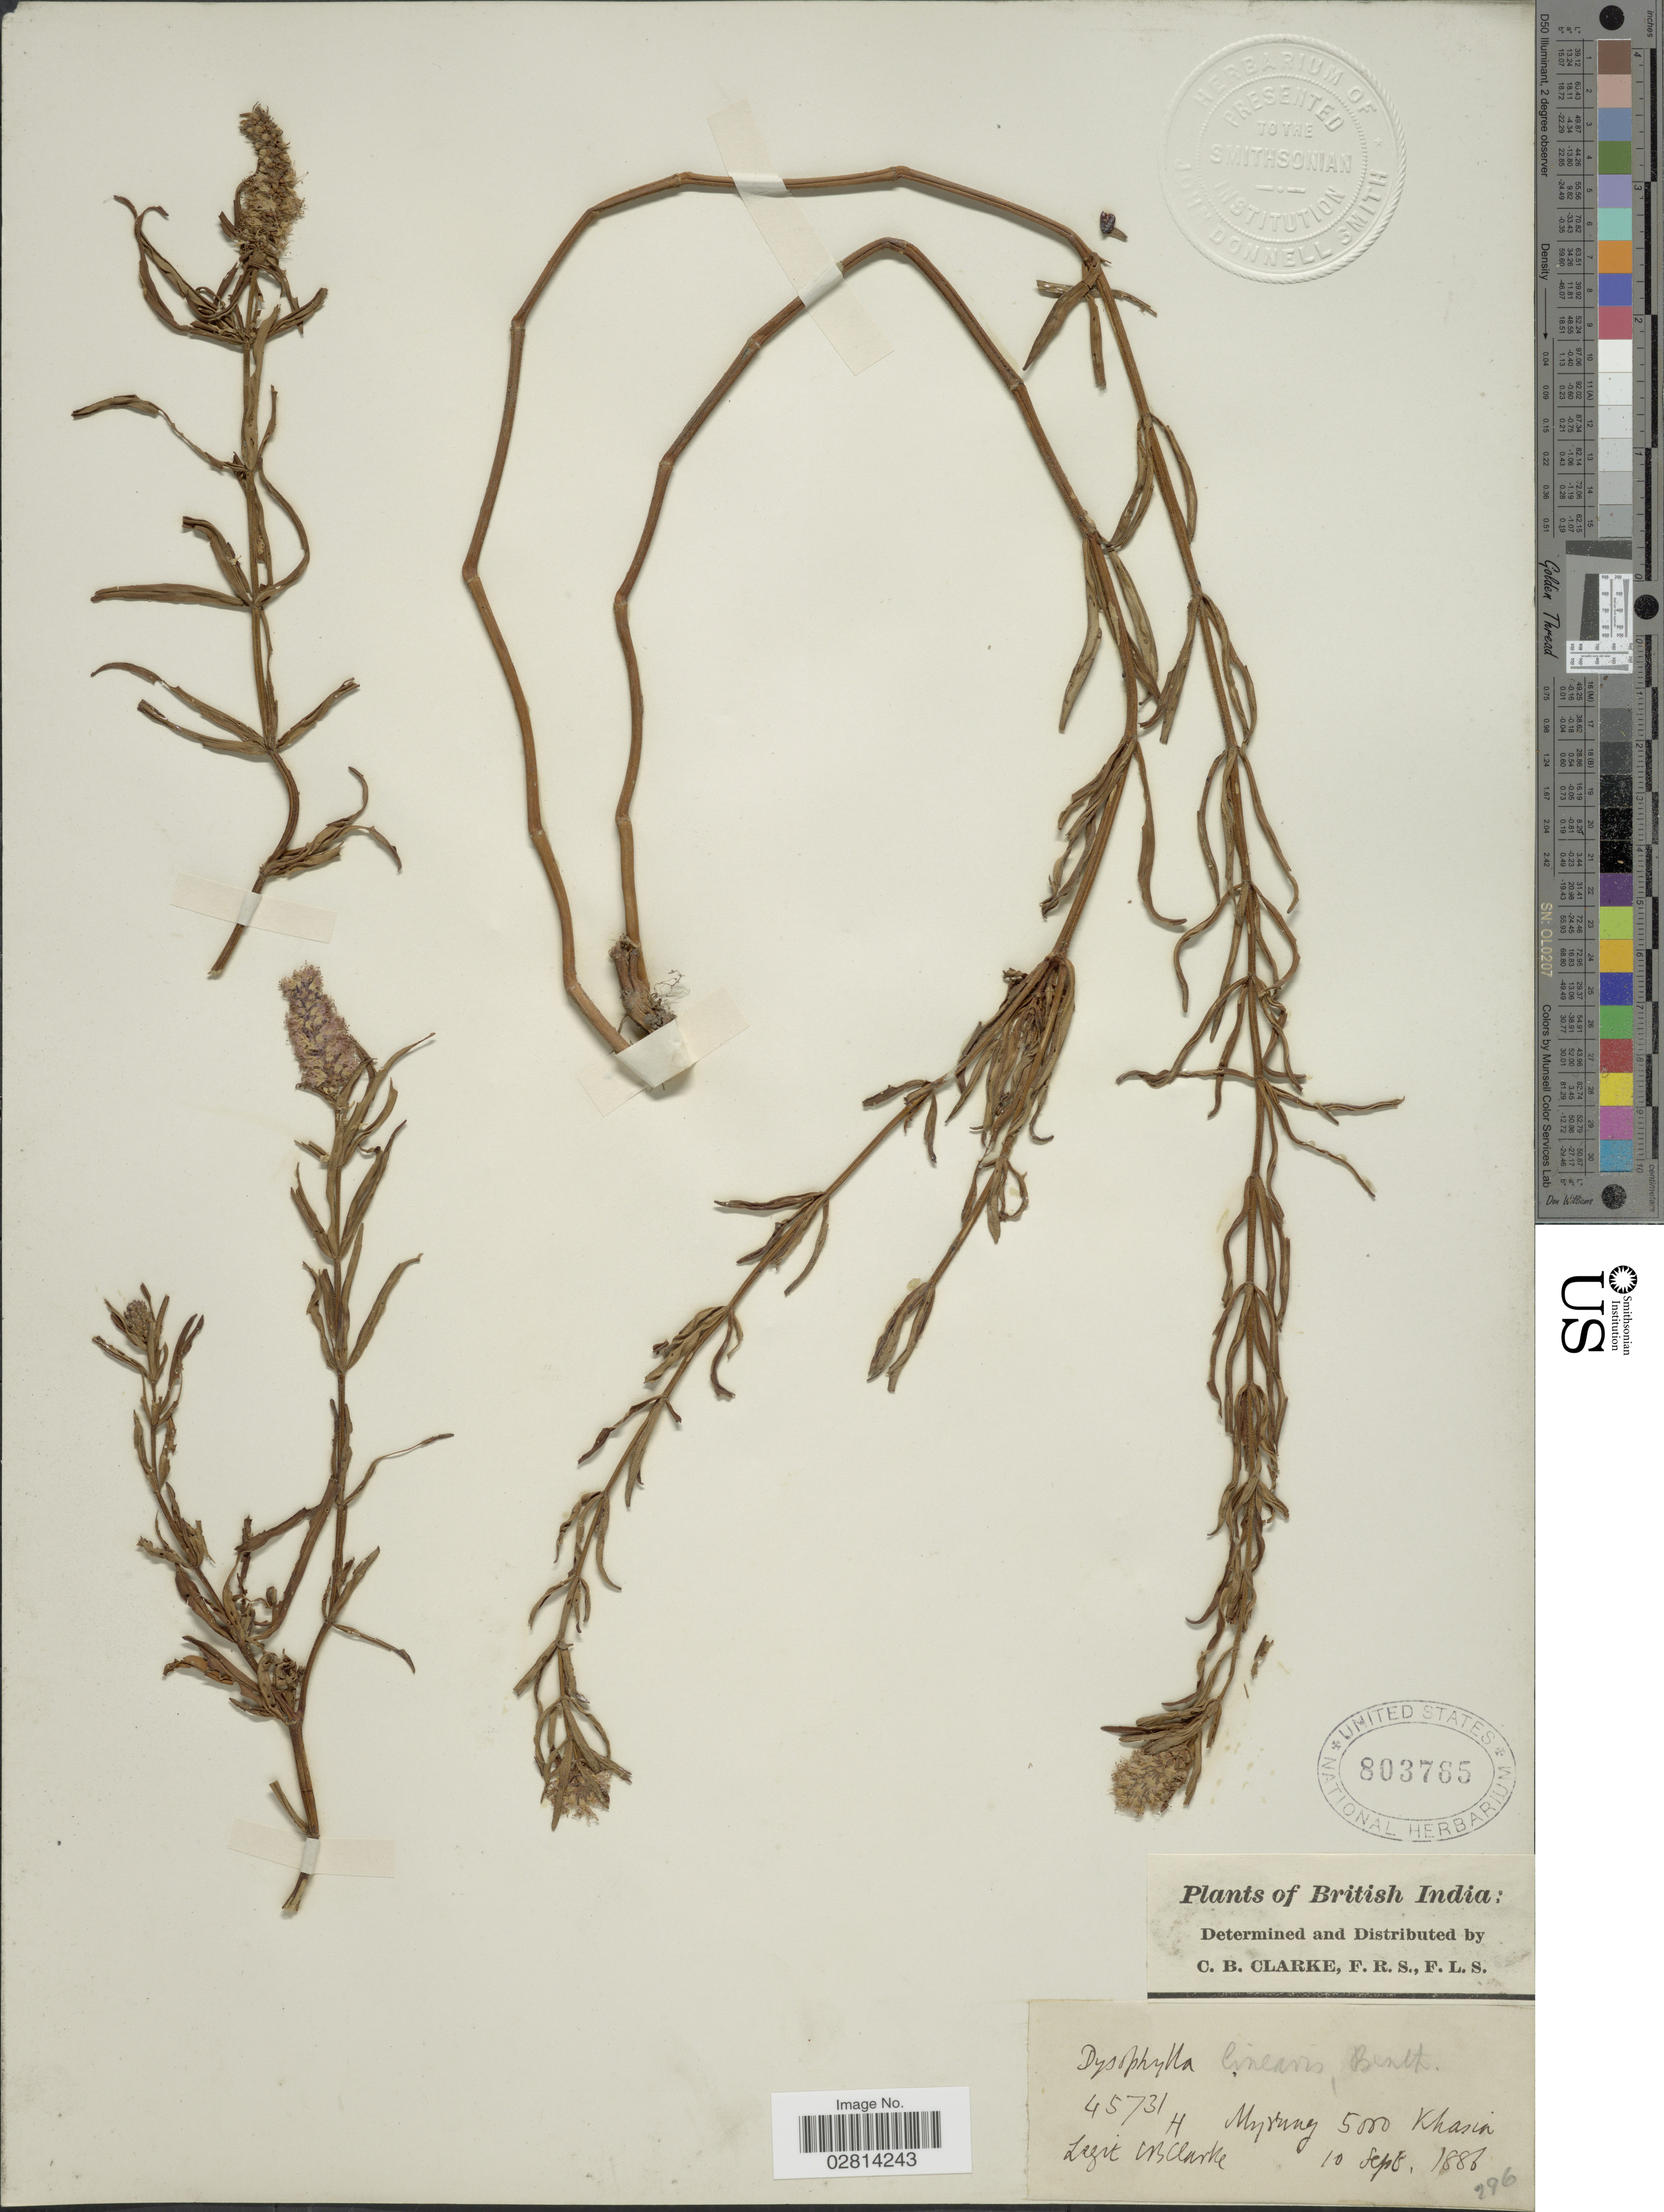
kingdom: Plantae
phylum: Tracheophyta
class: Magnoliopsida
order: Lamiales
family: Lamiaceae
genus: Pogostemon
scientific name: Pogostemon linearis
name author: (Benth.) Kuntze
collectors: C. B. Clarke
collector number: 45731H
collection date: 1886-09-10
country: India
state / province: Meghalaya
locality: British India. Myrung. Khasia.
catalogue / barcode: US 803765